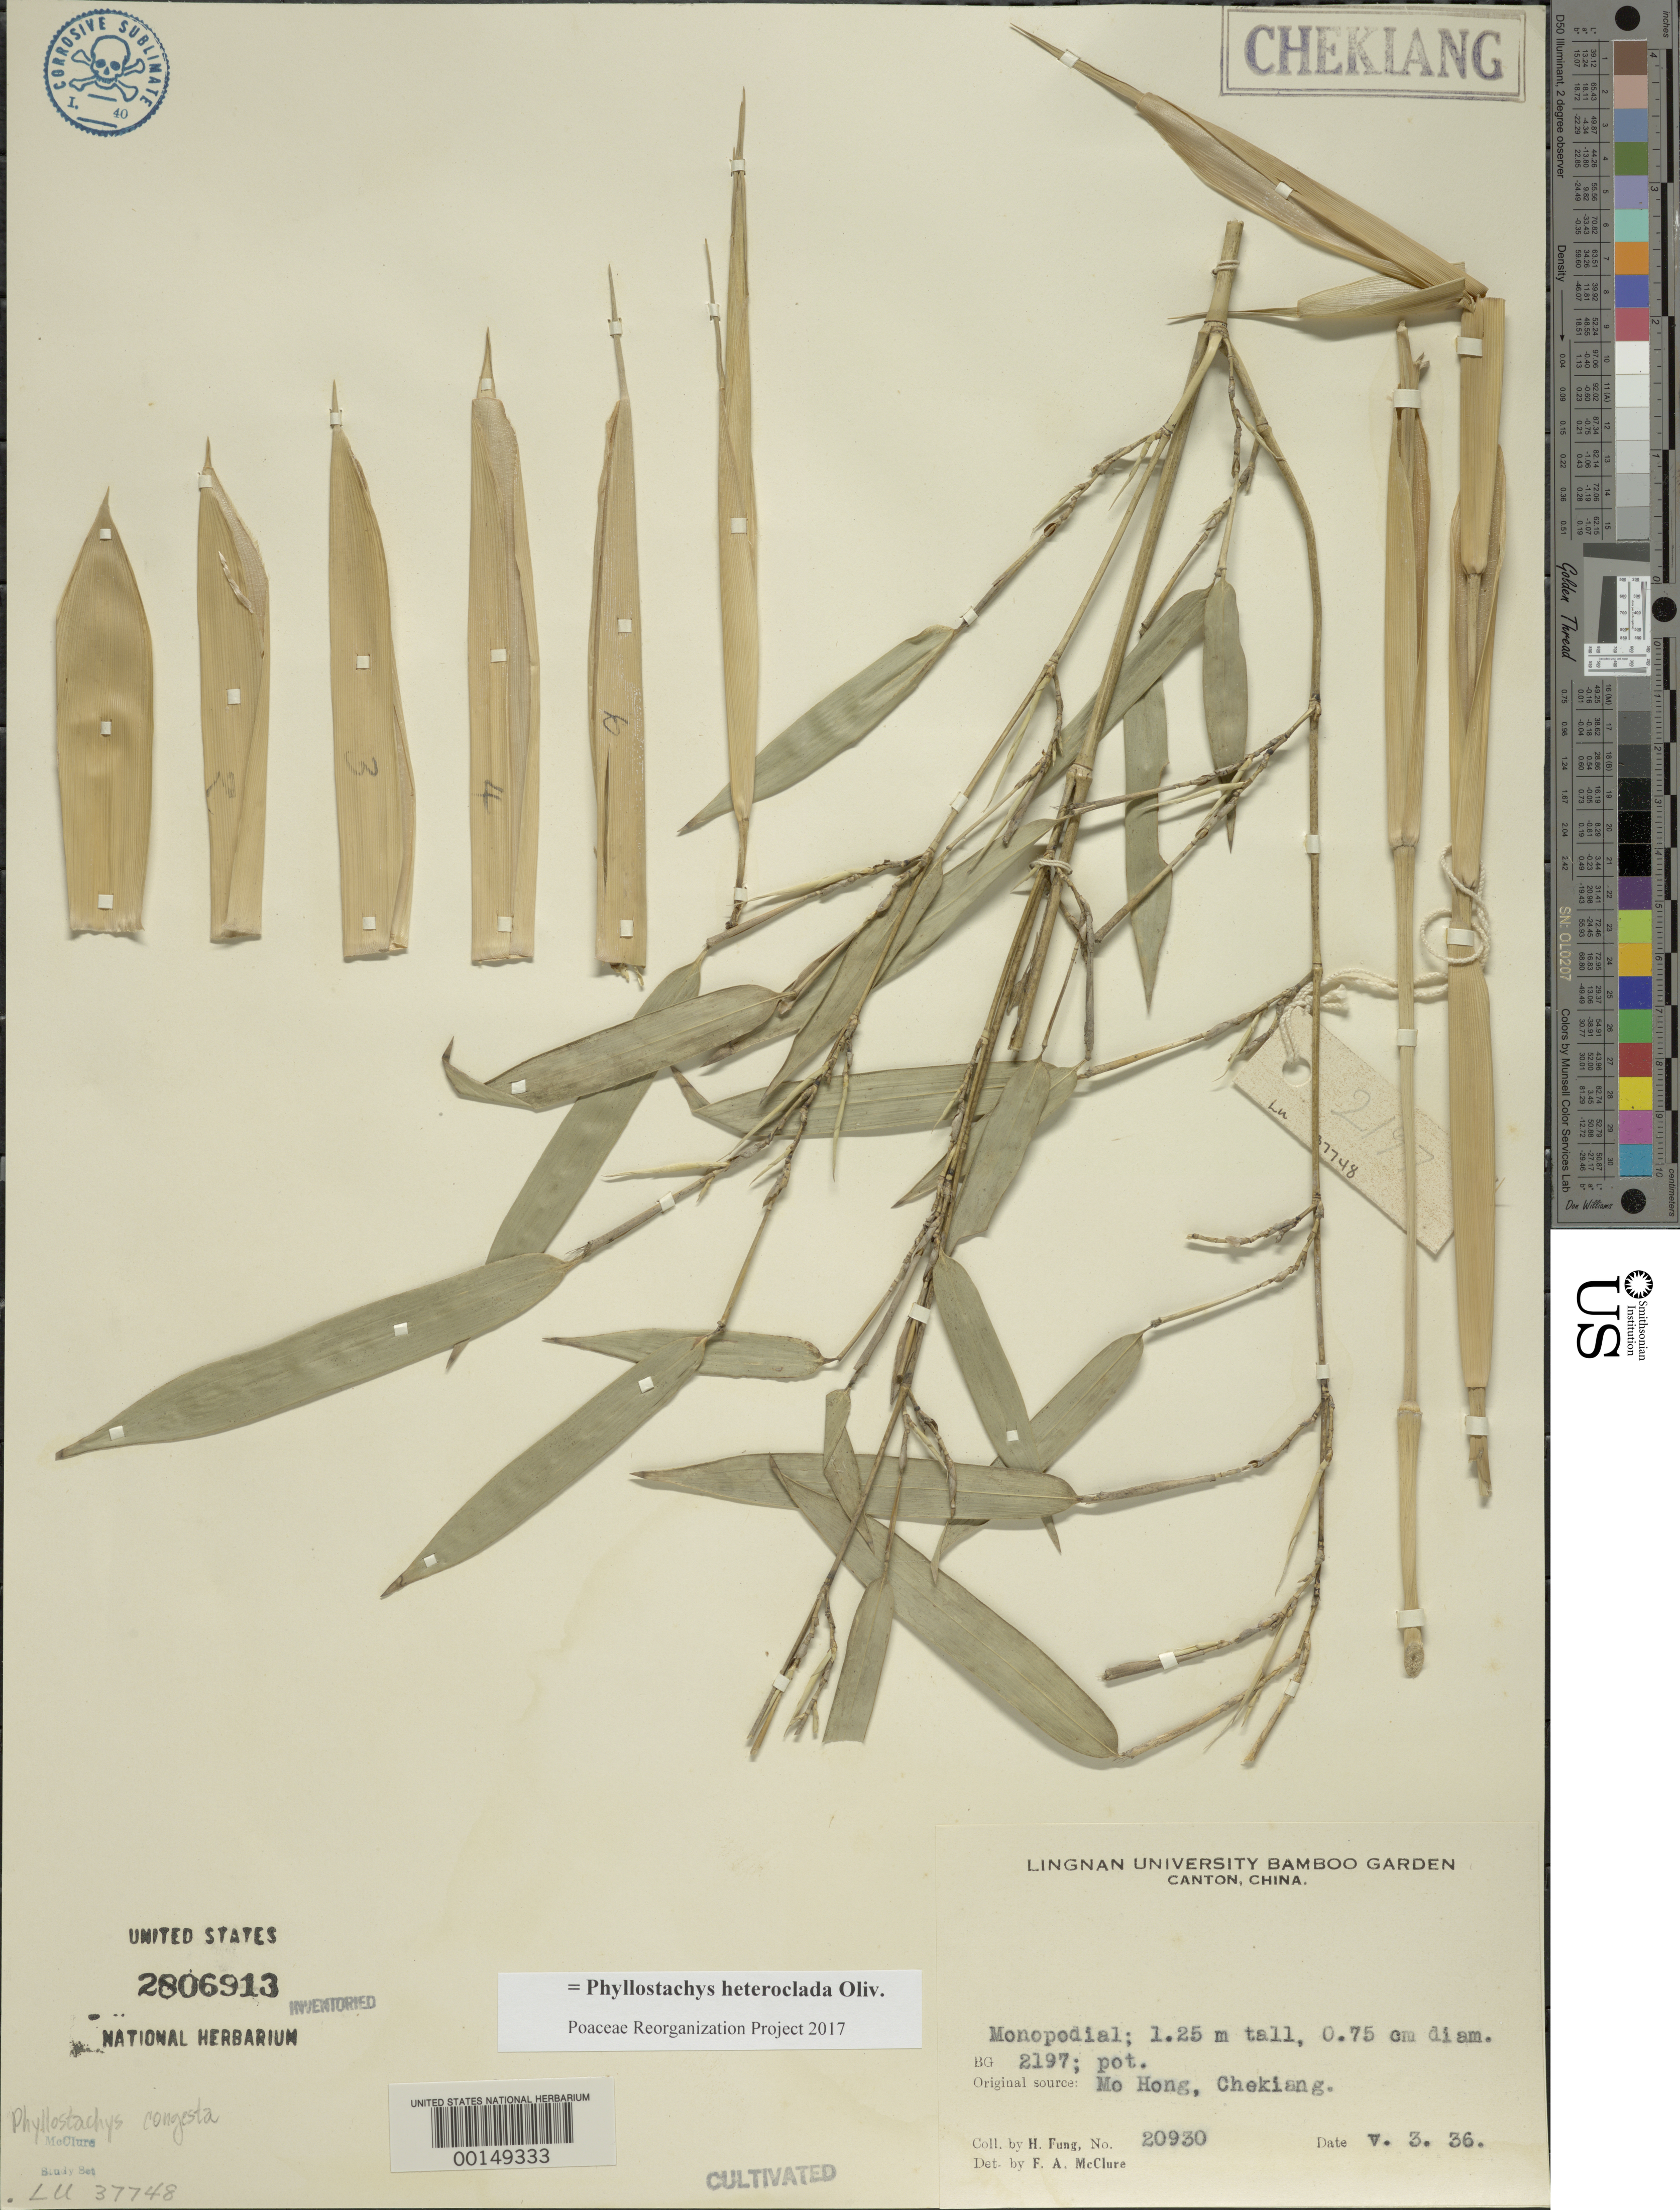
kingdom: Plantae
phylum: Tracheophyta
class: Liliopsida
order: Poales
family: Poaceae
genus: Phyllostachys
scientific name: Phyllostachys congesta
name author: Rendle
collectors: H. L. Fung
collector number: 20930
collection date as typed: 03 May 1936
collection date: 1936-05-03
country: China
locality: Canton, lingnan university bamboo garden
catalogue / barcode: US 2806913